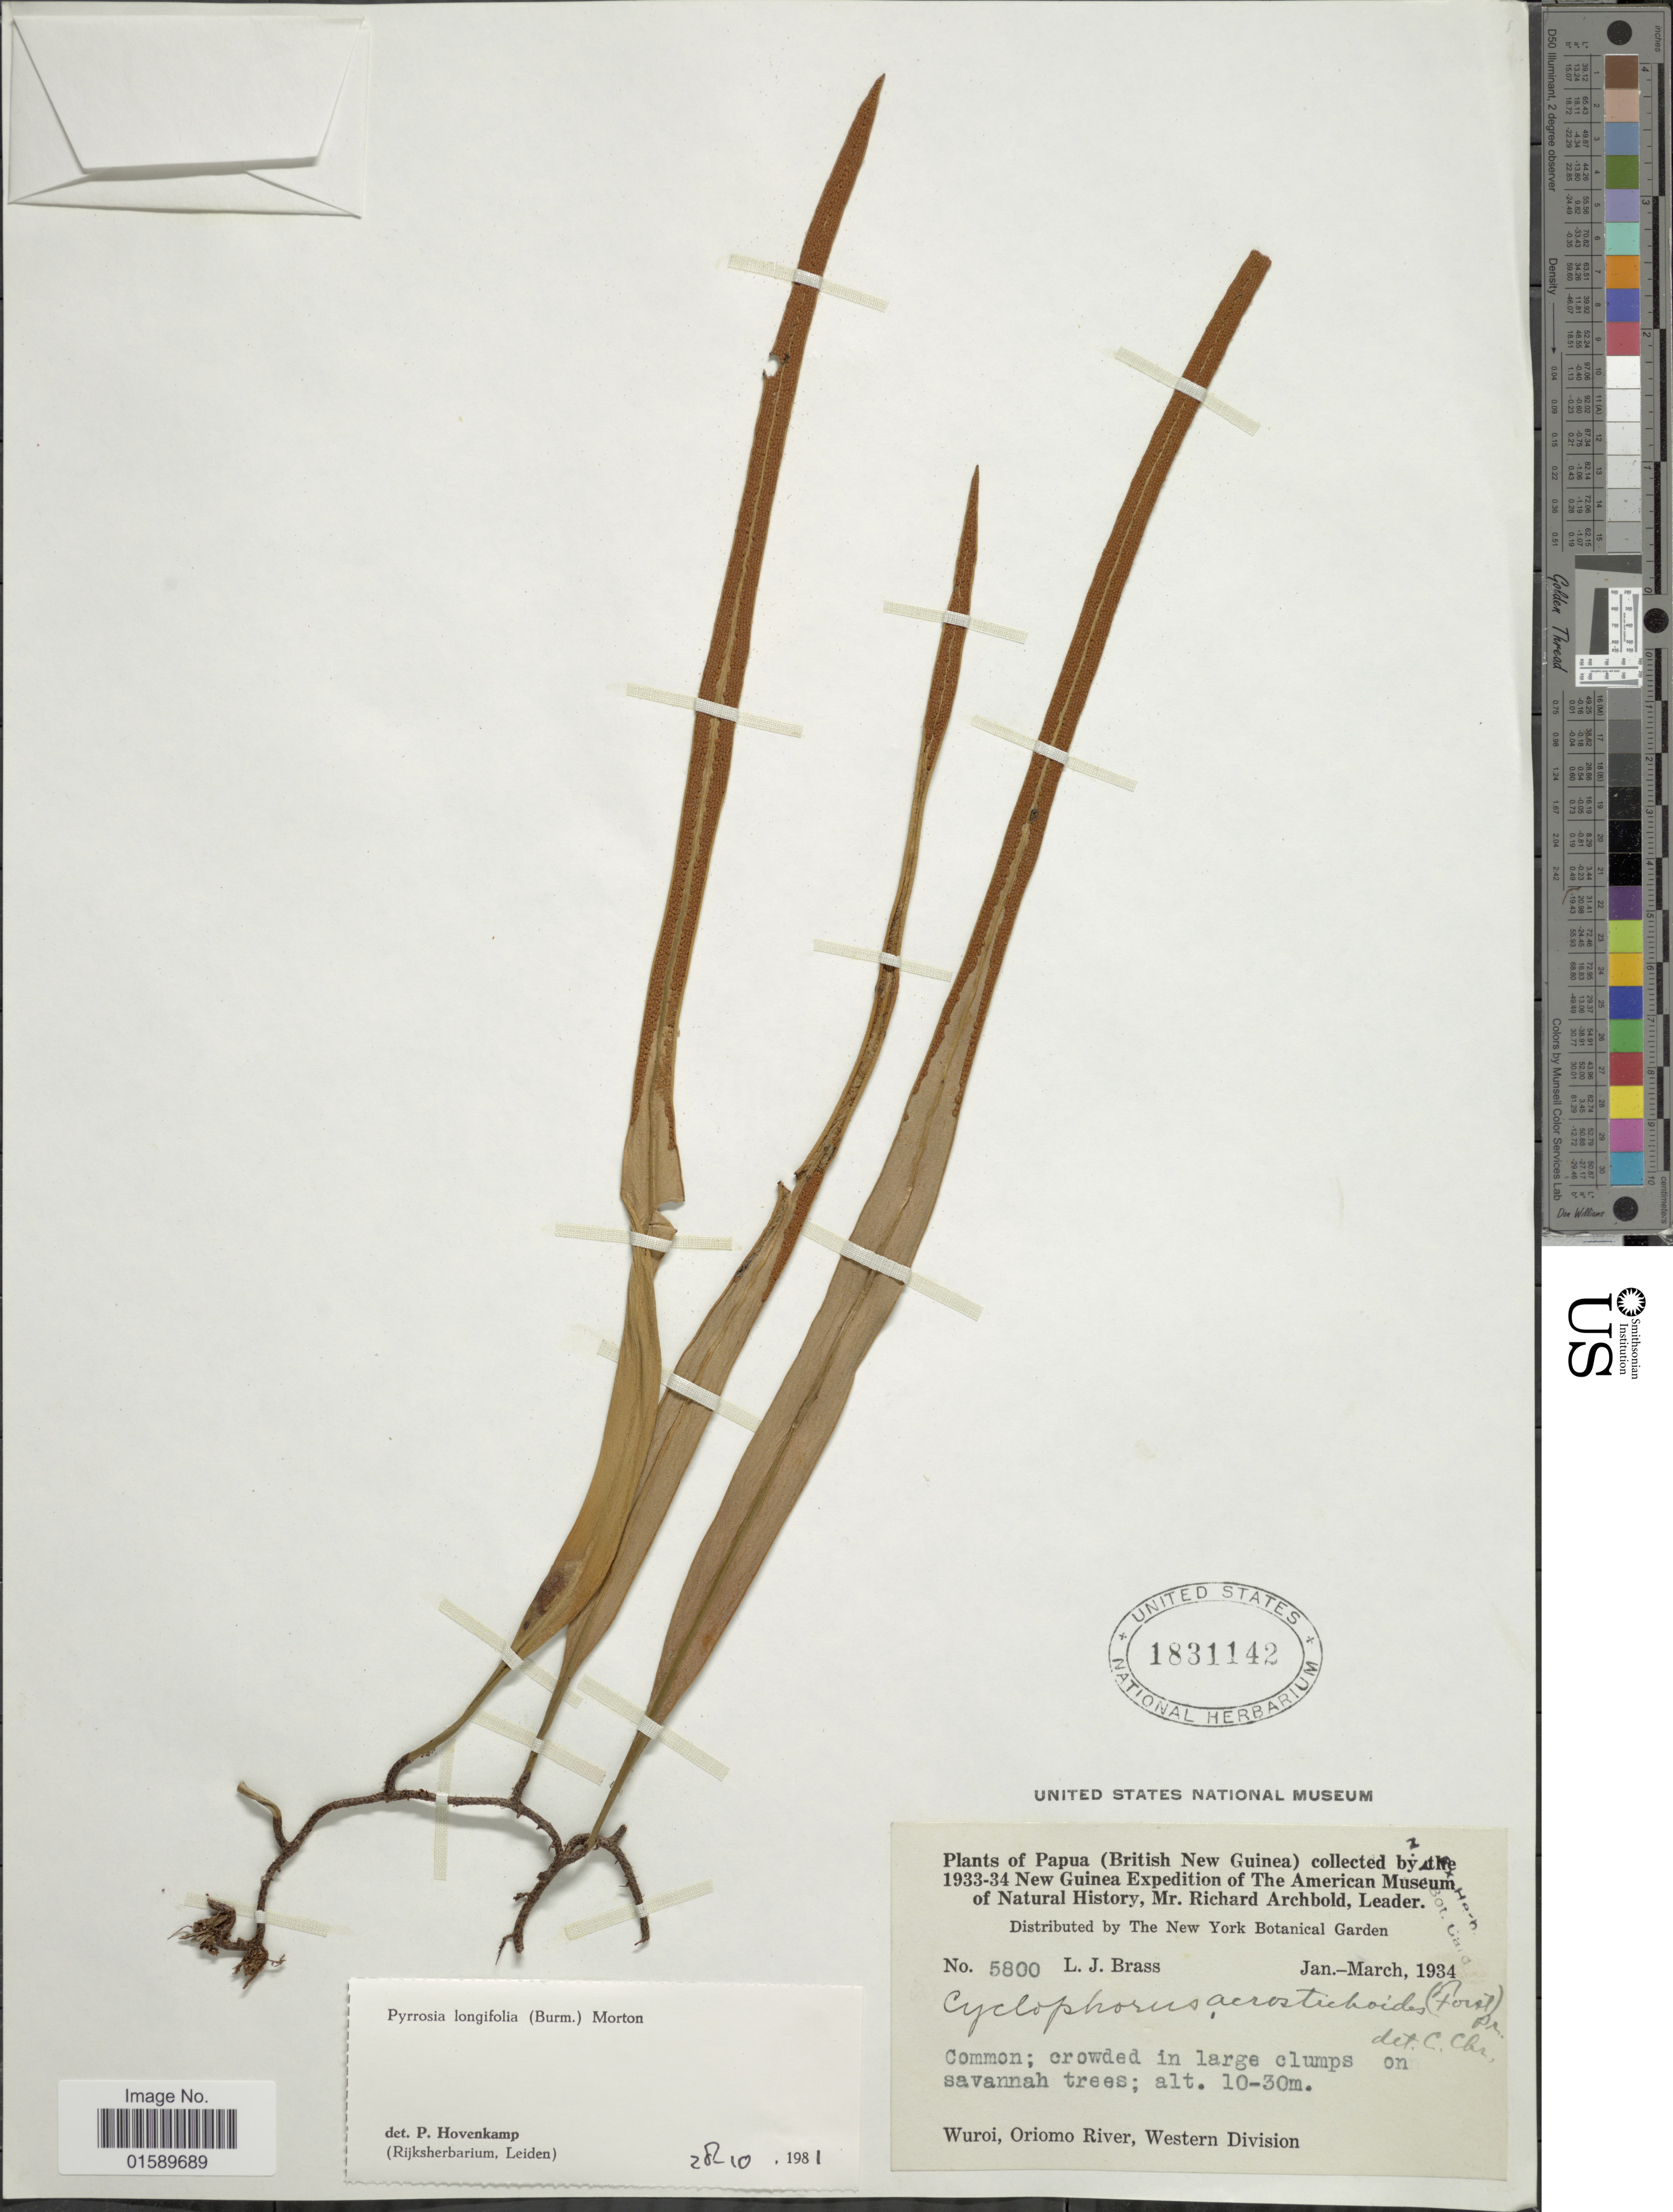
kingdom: Plantae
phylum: Tracheophyta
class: Polypodiopsida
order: Polypodiales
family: Polypodiaceae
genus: Pyrrosia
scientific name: Pyrrosia longifolia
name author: (Burm. f.) C.V. Morton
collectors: L. J. Brass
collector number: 5800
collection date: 1934-01/1934-03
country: Papua New Guinea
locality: Papua (British New Guinea), Wuroi, Oriomo River, Western Division.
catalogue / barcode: US 1831142